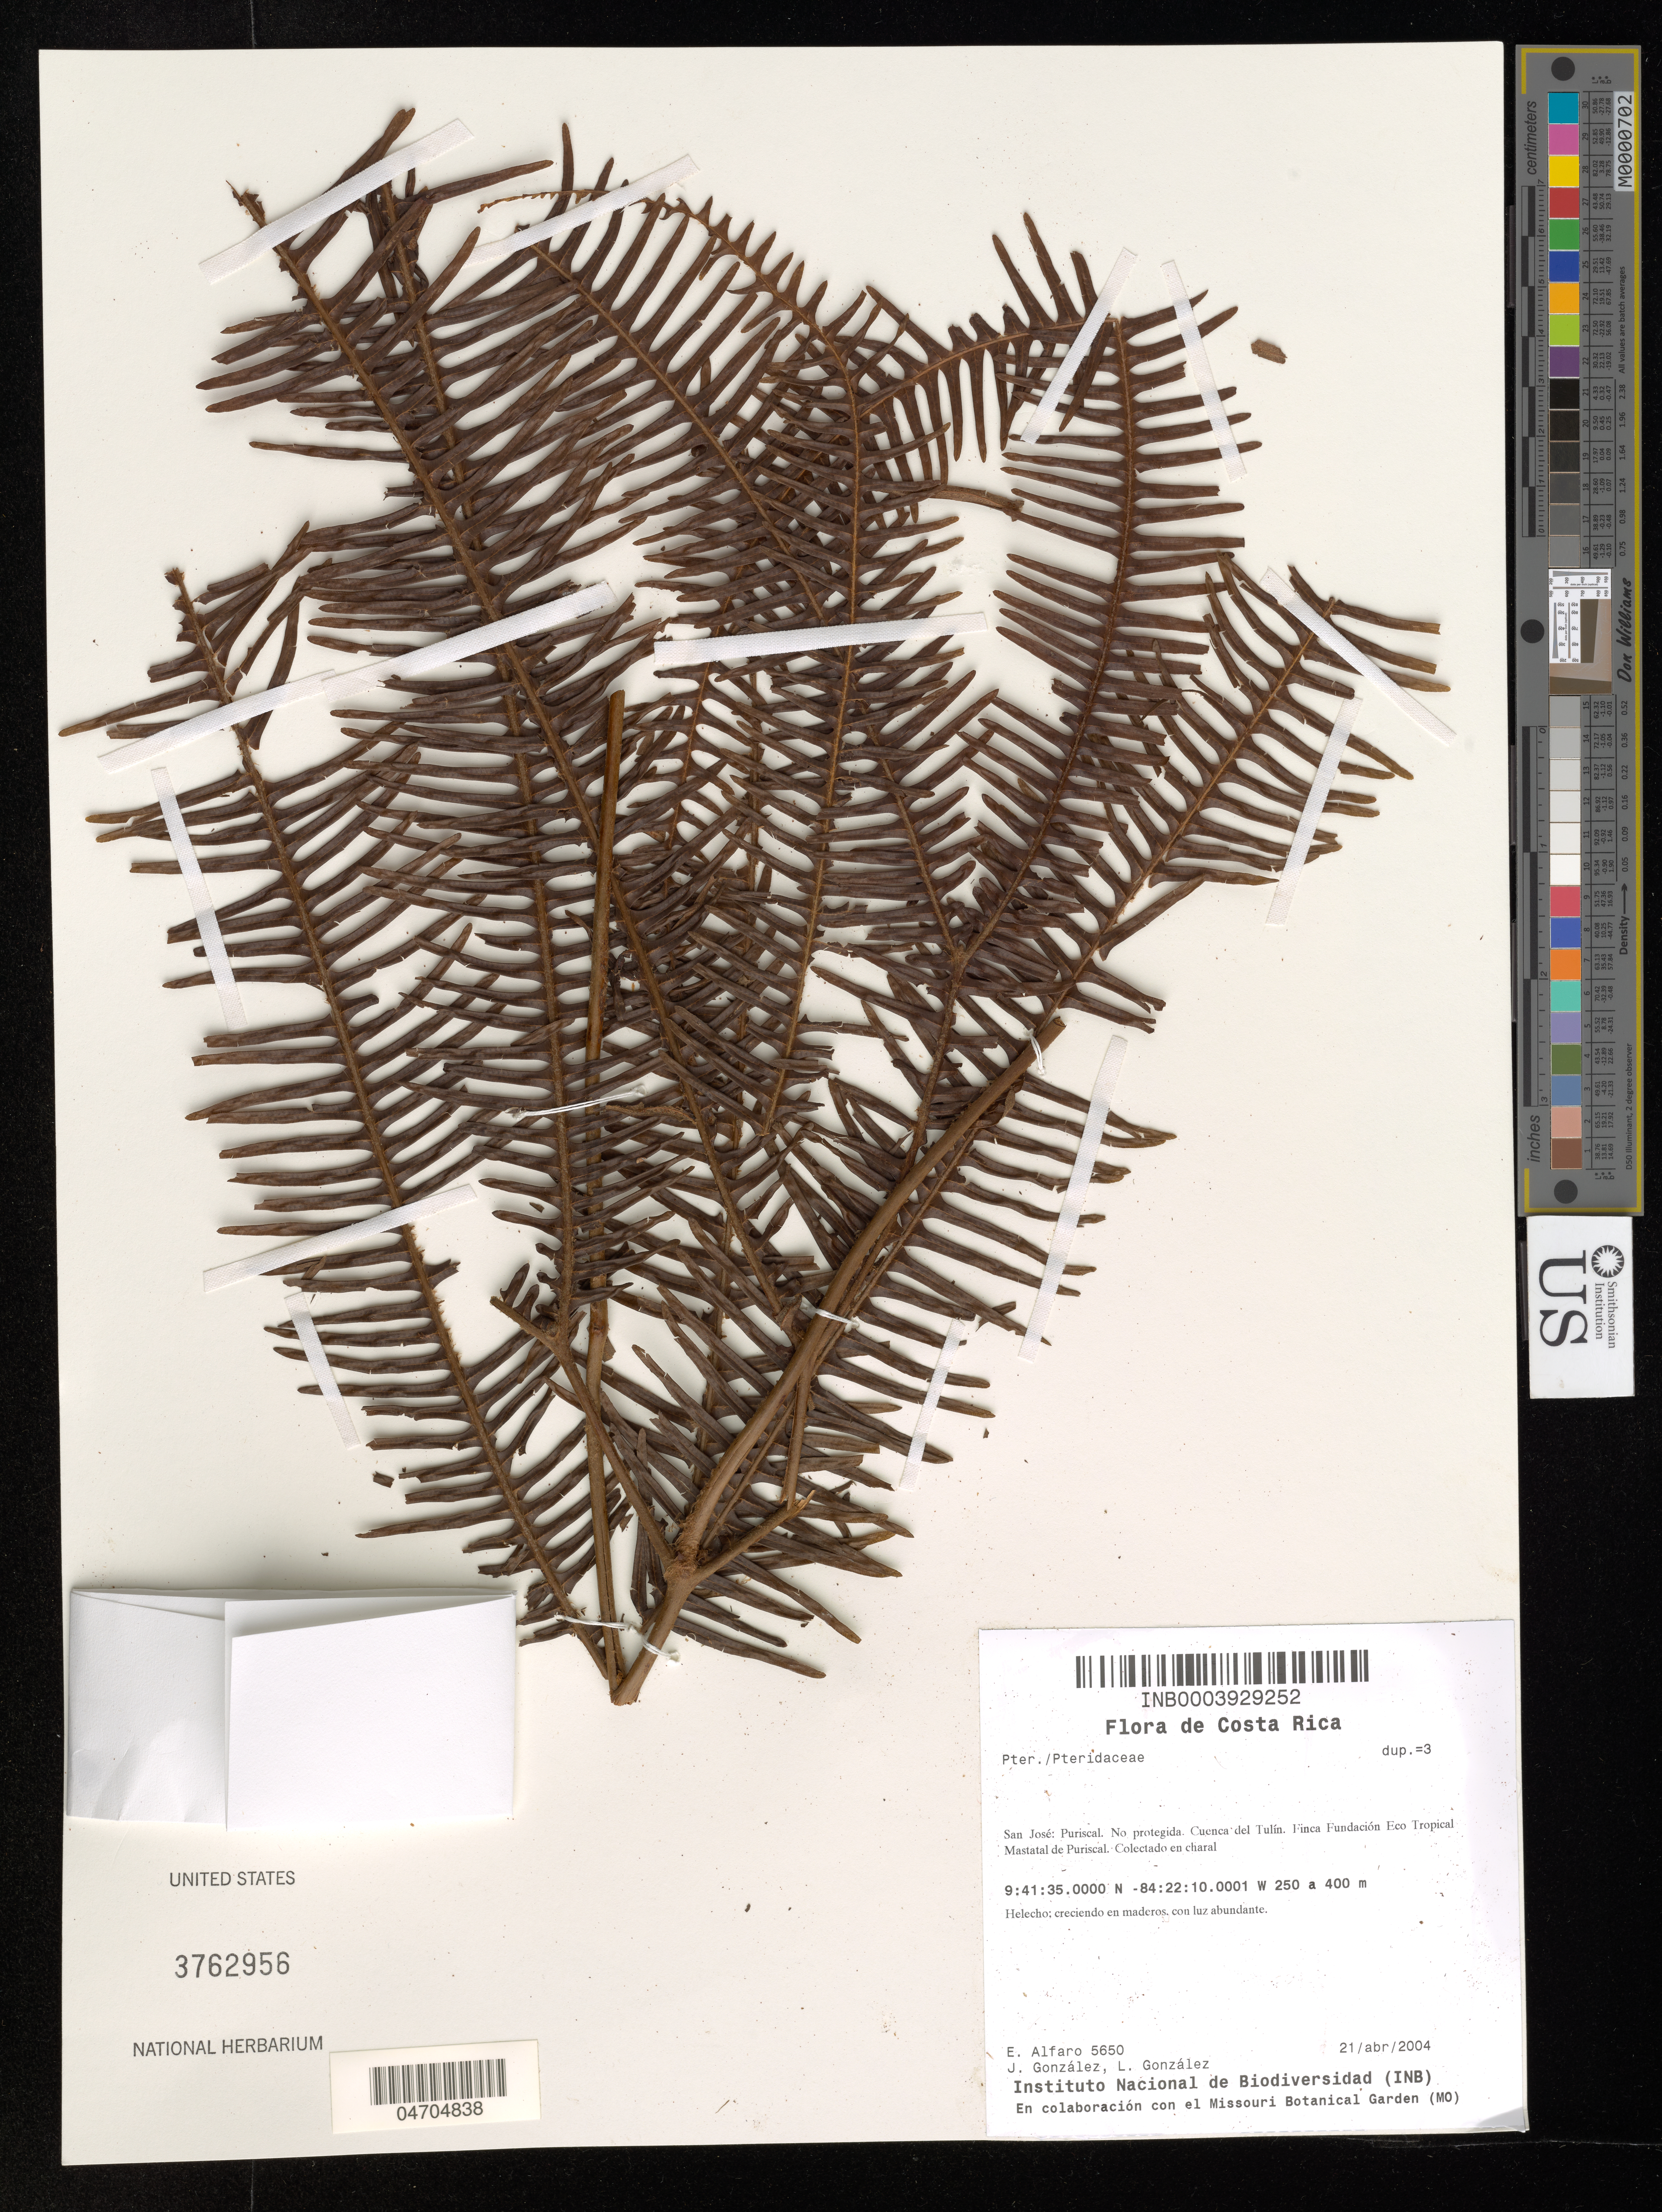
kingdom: Plantae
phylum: Tracheophyta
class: Polypodiopsida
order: Polypodiales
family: Pteridaceae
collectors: E. Alfaro, J. González & L. Gonzalez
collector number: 5650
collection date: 2004-04-21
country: Costa Rica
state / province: San José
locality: Puriscal. No protegida. Cuenca del Tulín. Finca Fundación Eco Tropical Mastatal de Puriscal. Colectado en charal.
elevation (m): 250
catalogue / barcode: US 3762956